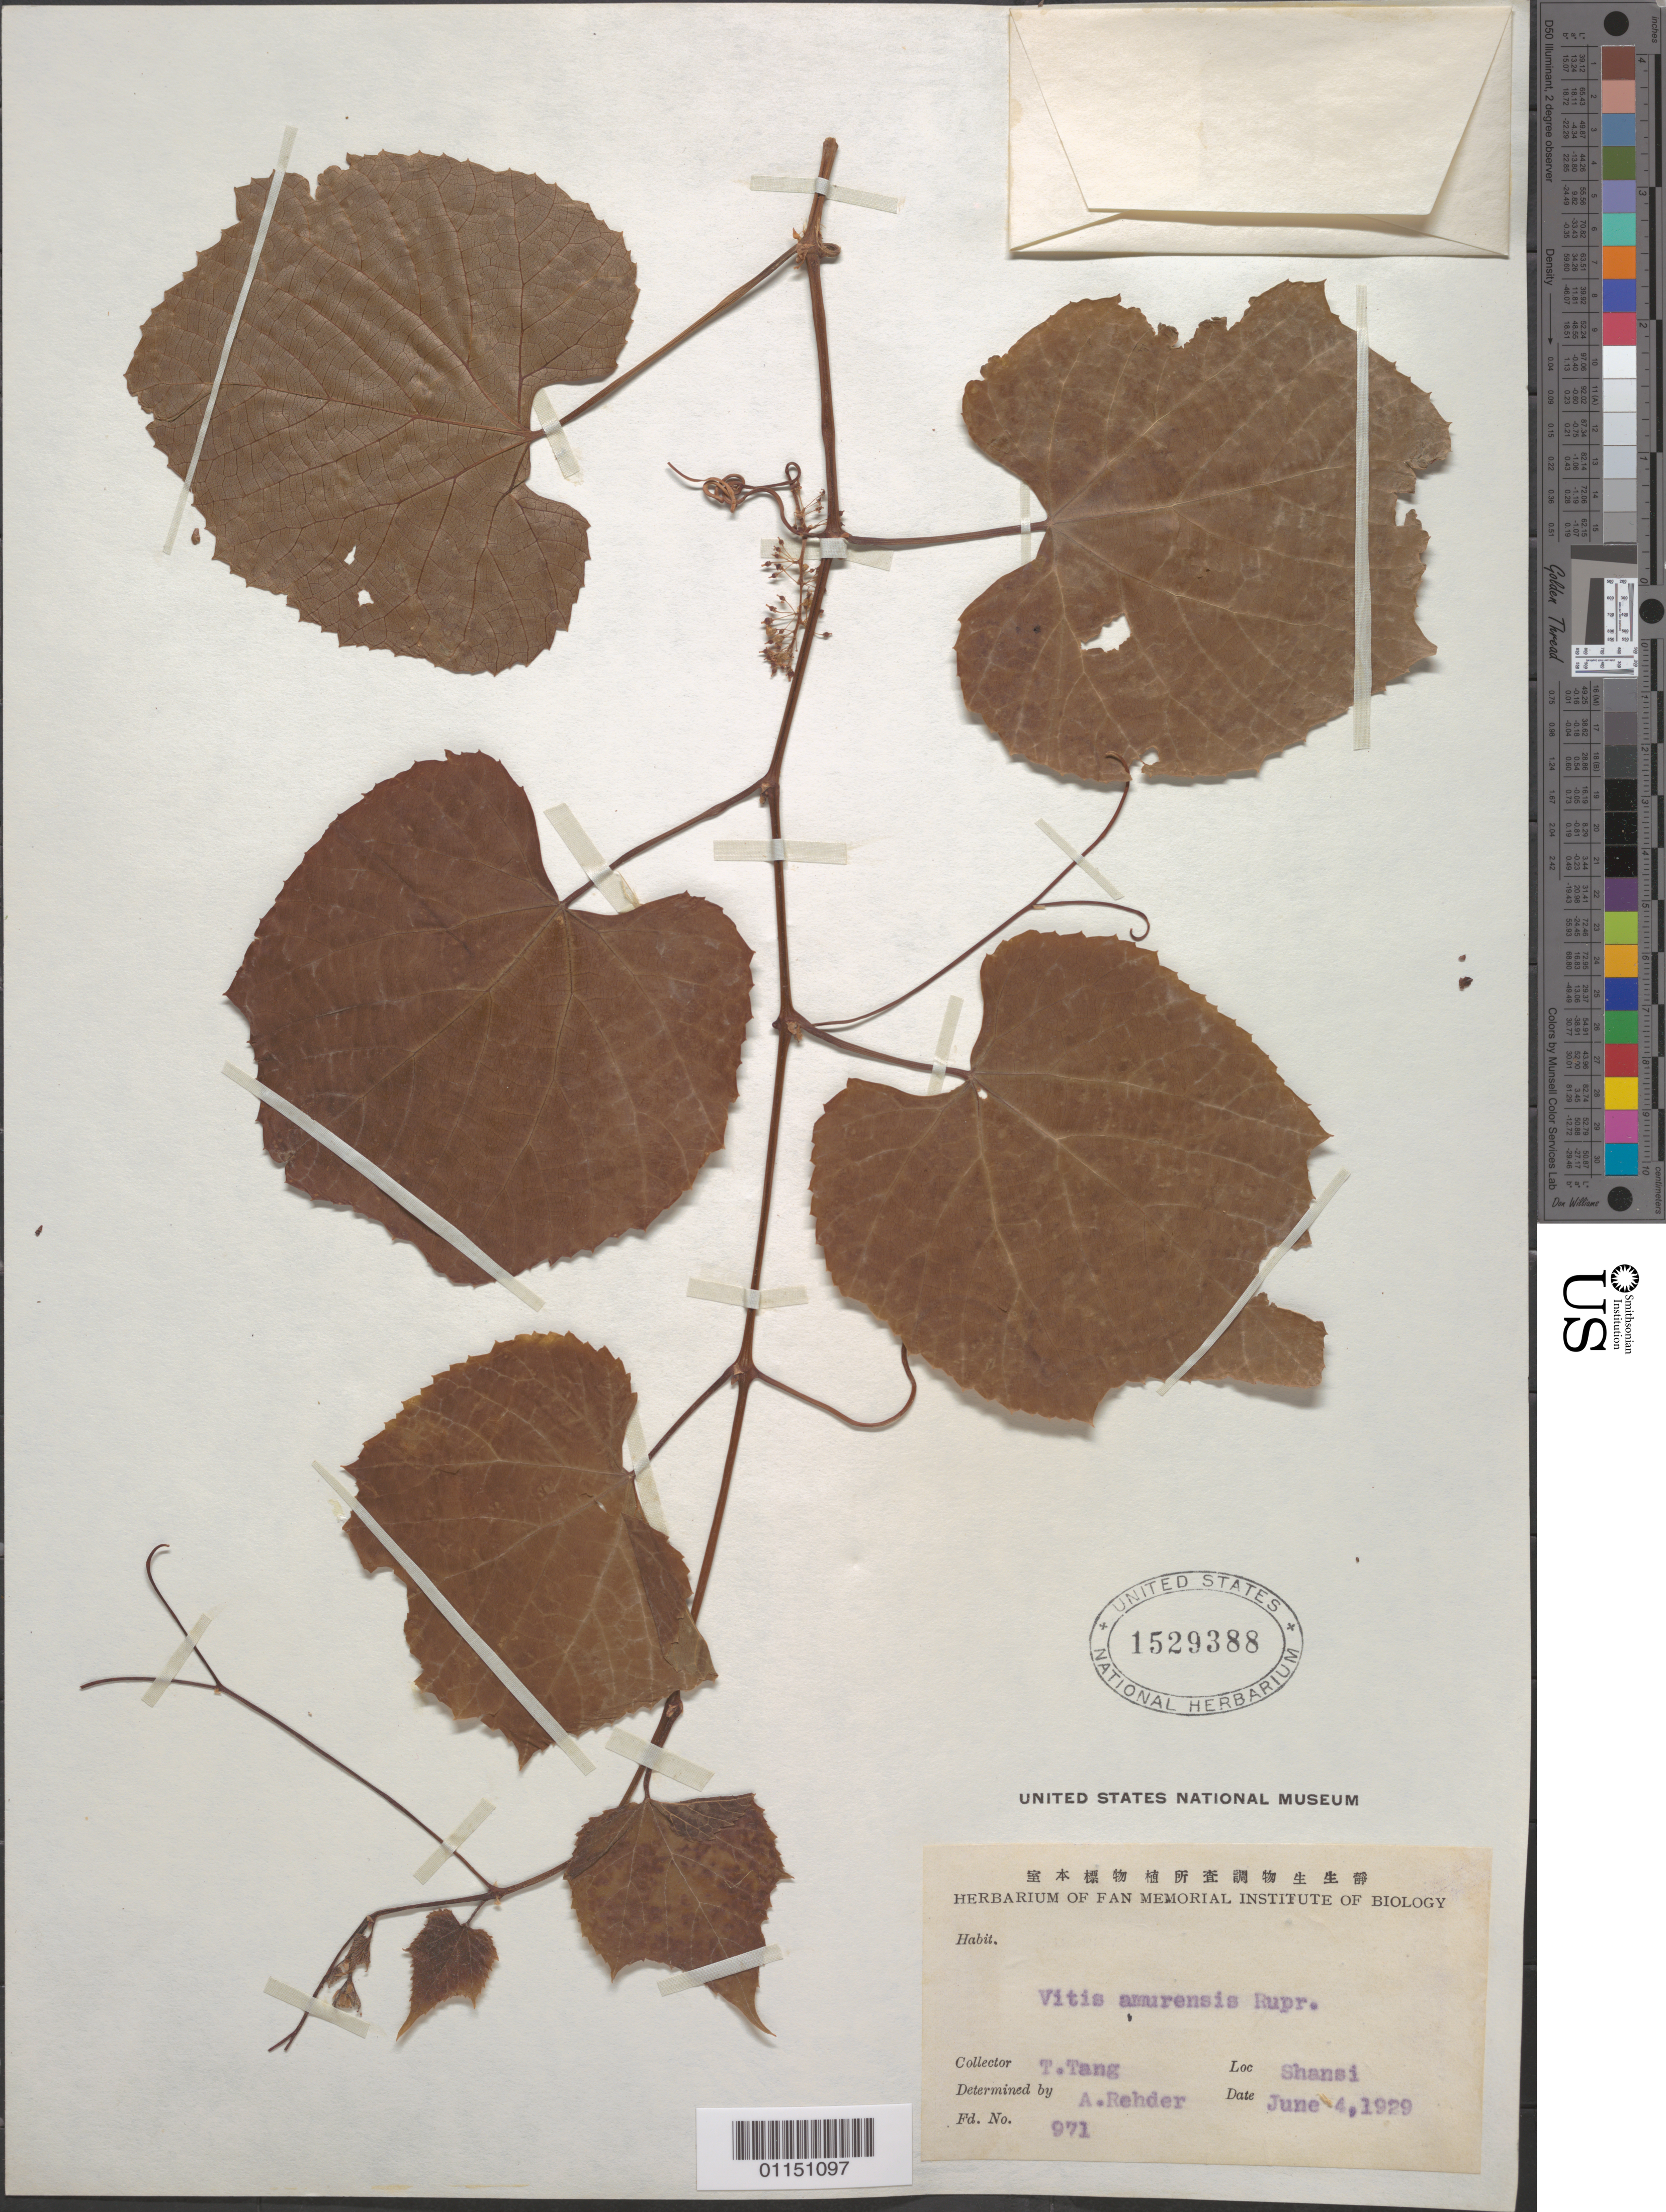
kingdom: Plantae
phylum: Tracheophyta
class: Magnoliopsida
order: Vitales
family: Vitaceae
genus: Vitis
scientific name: Vitis amurensis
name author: Rupr.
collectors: T. Tang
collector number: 971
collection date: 1929-06-04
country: China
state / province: Shanxi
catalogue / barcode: US 1529388